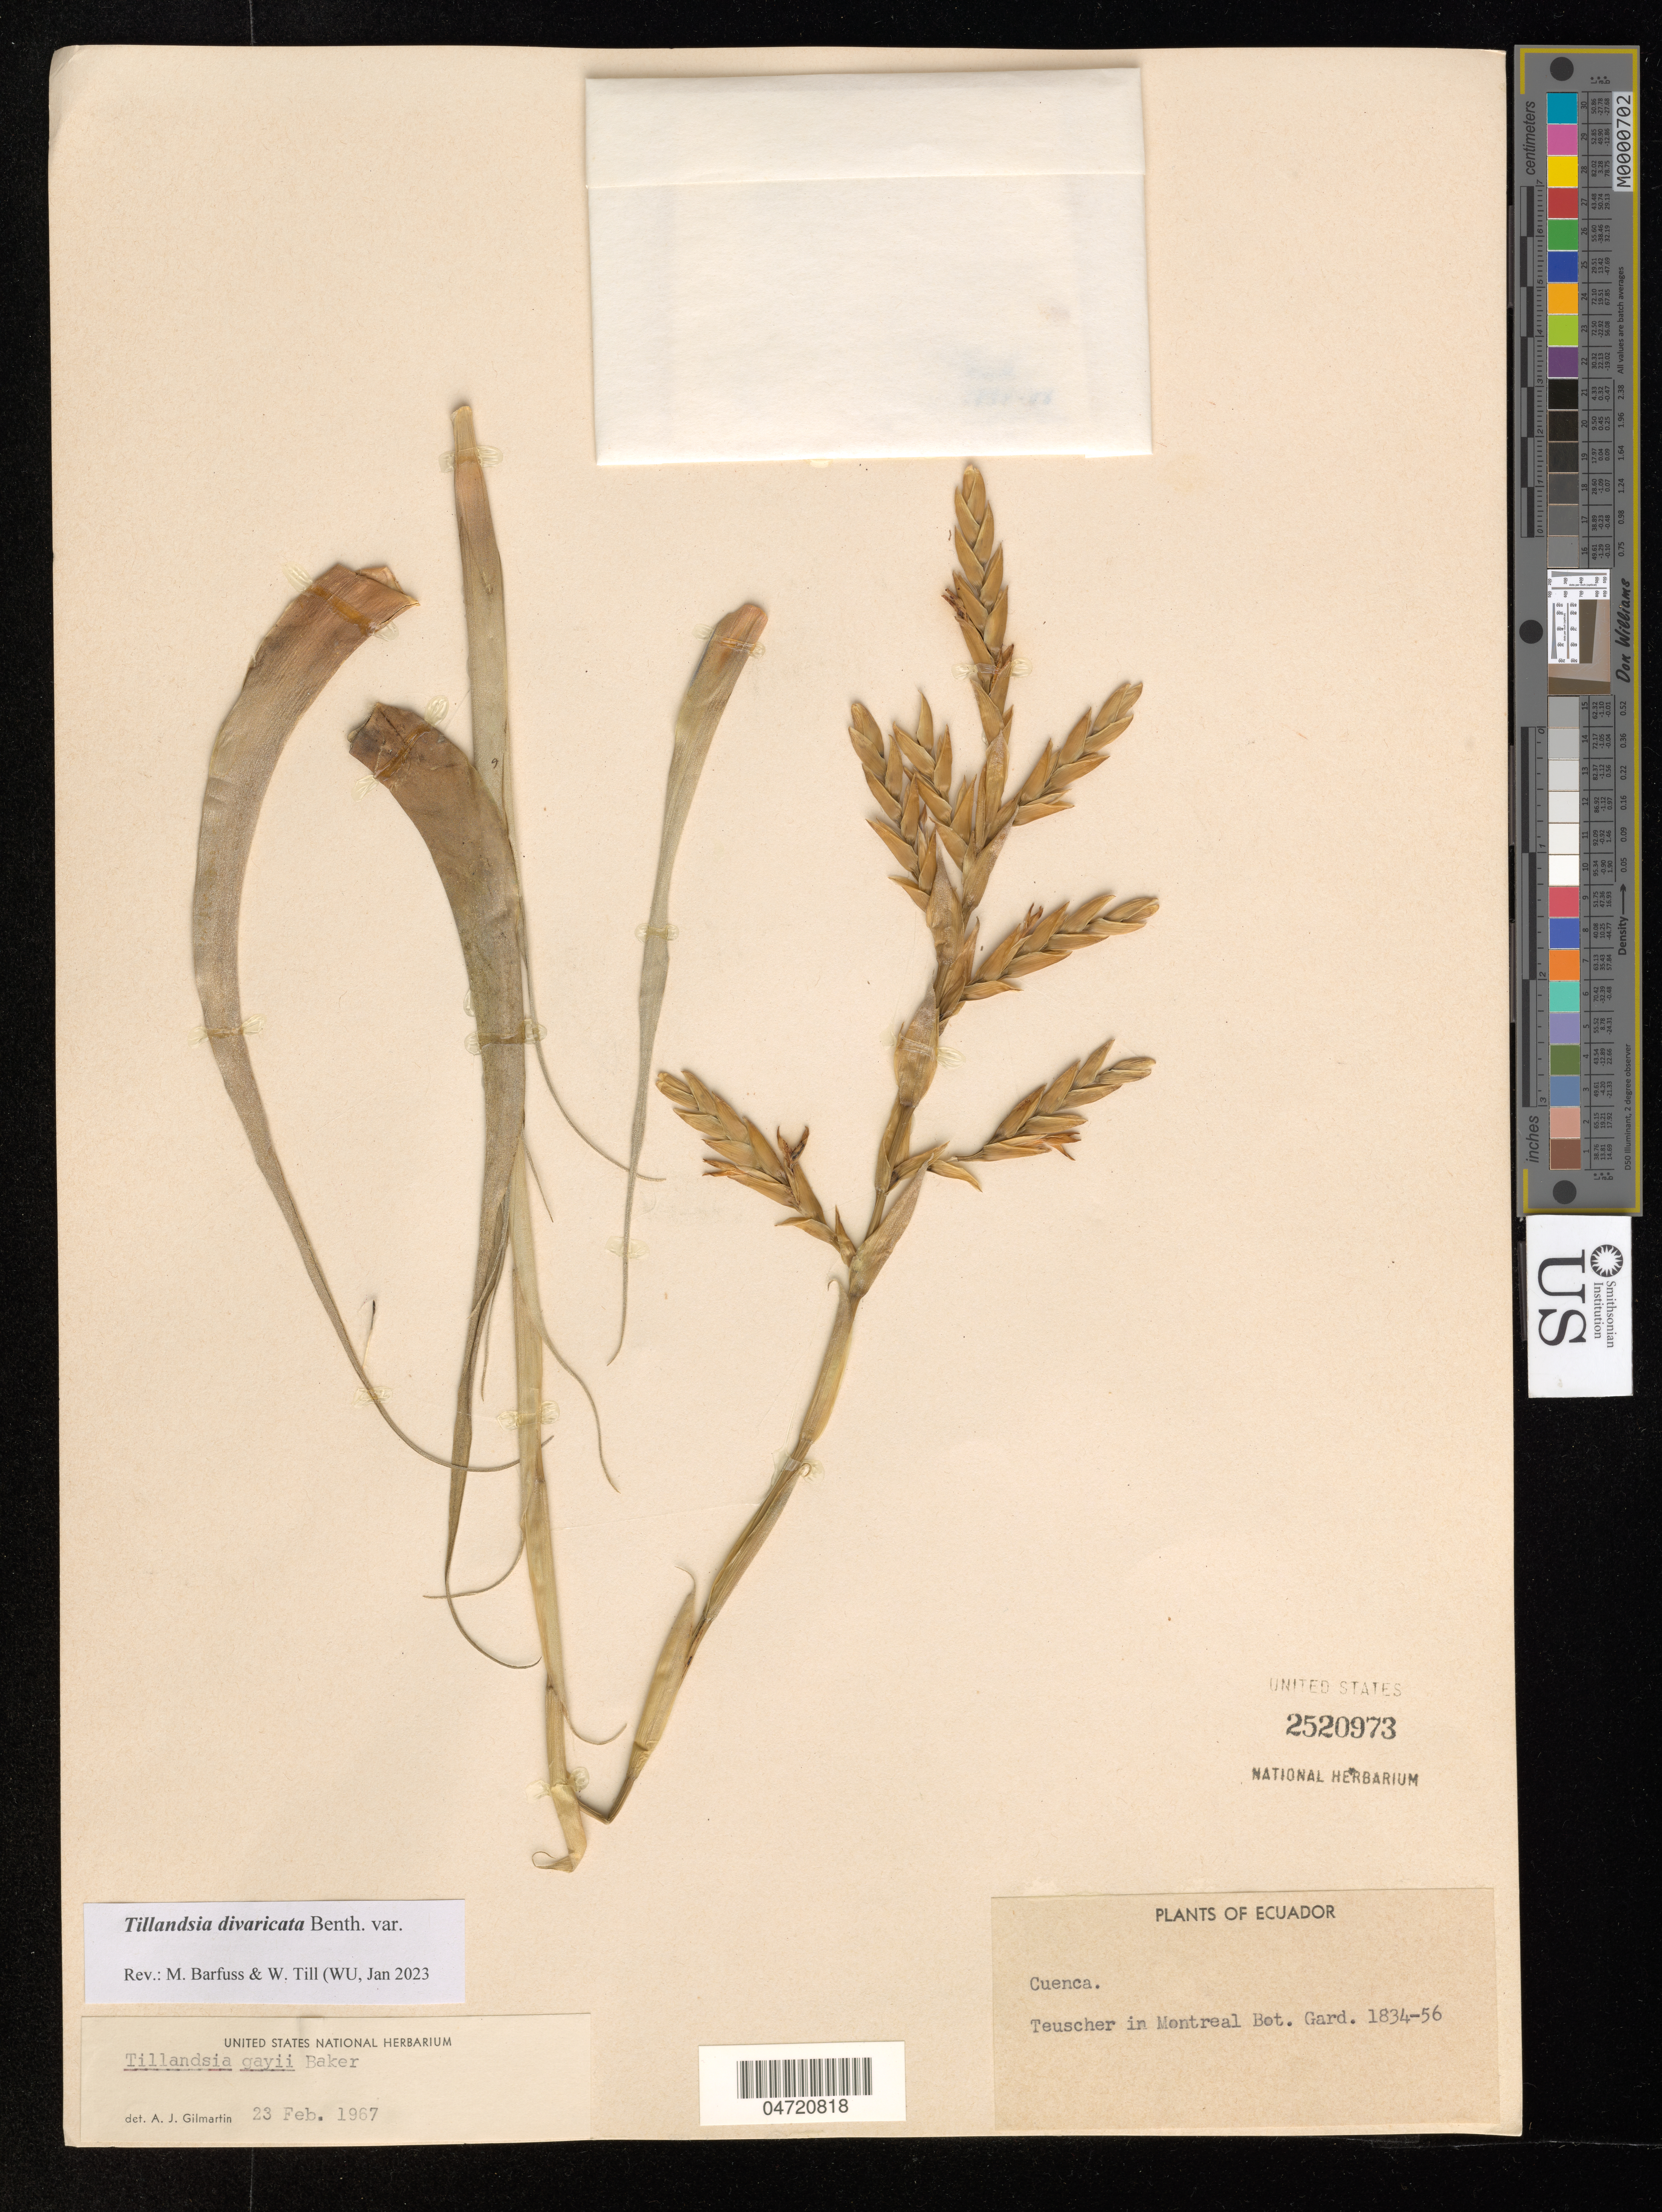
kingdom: Plantae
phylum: Tracheophyta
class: Liliopsida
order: Poales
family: Bromeliaceae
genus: Tillandsia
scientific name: Tillandsia divaricata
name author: Benth.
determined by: Barfuss, Michael H.; Till, W.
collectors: Montreal Botanical Garden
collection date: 1834/1856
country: Ecuador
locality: Cuenca - Teuscher in the garden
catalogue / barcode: US 2520973